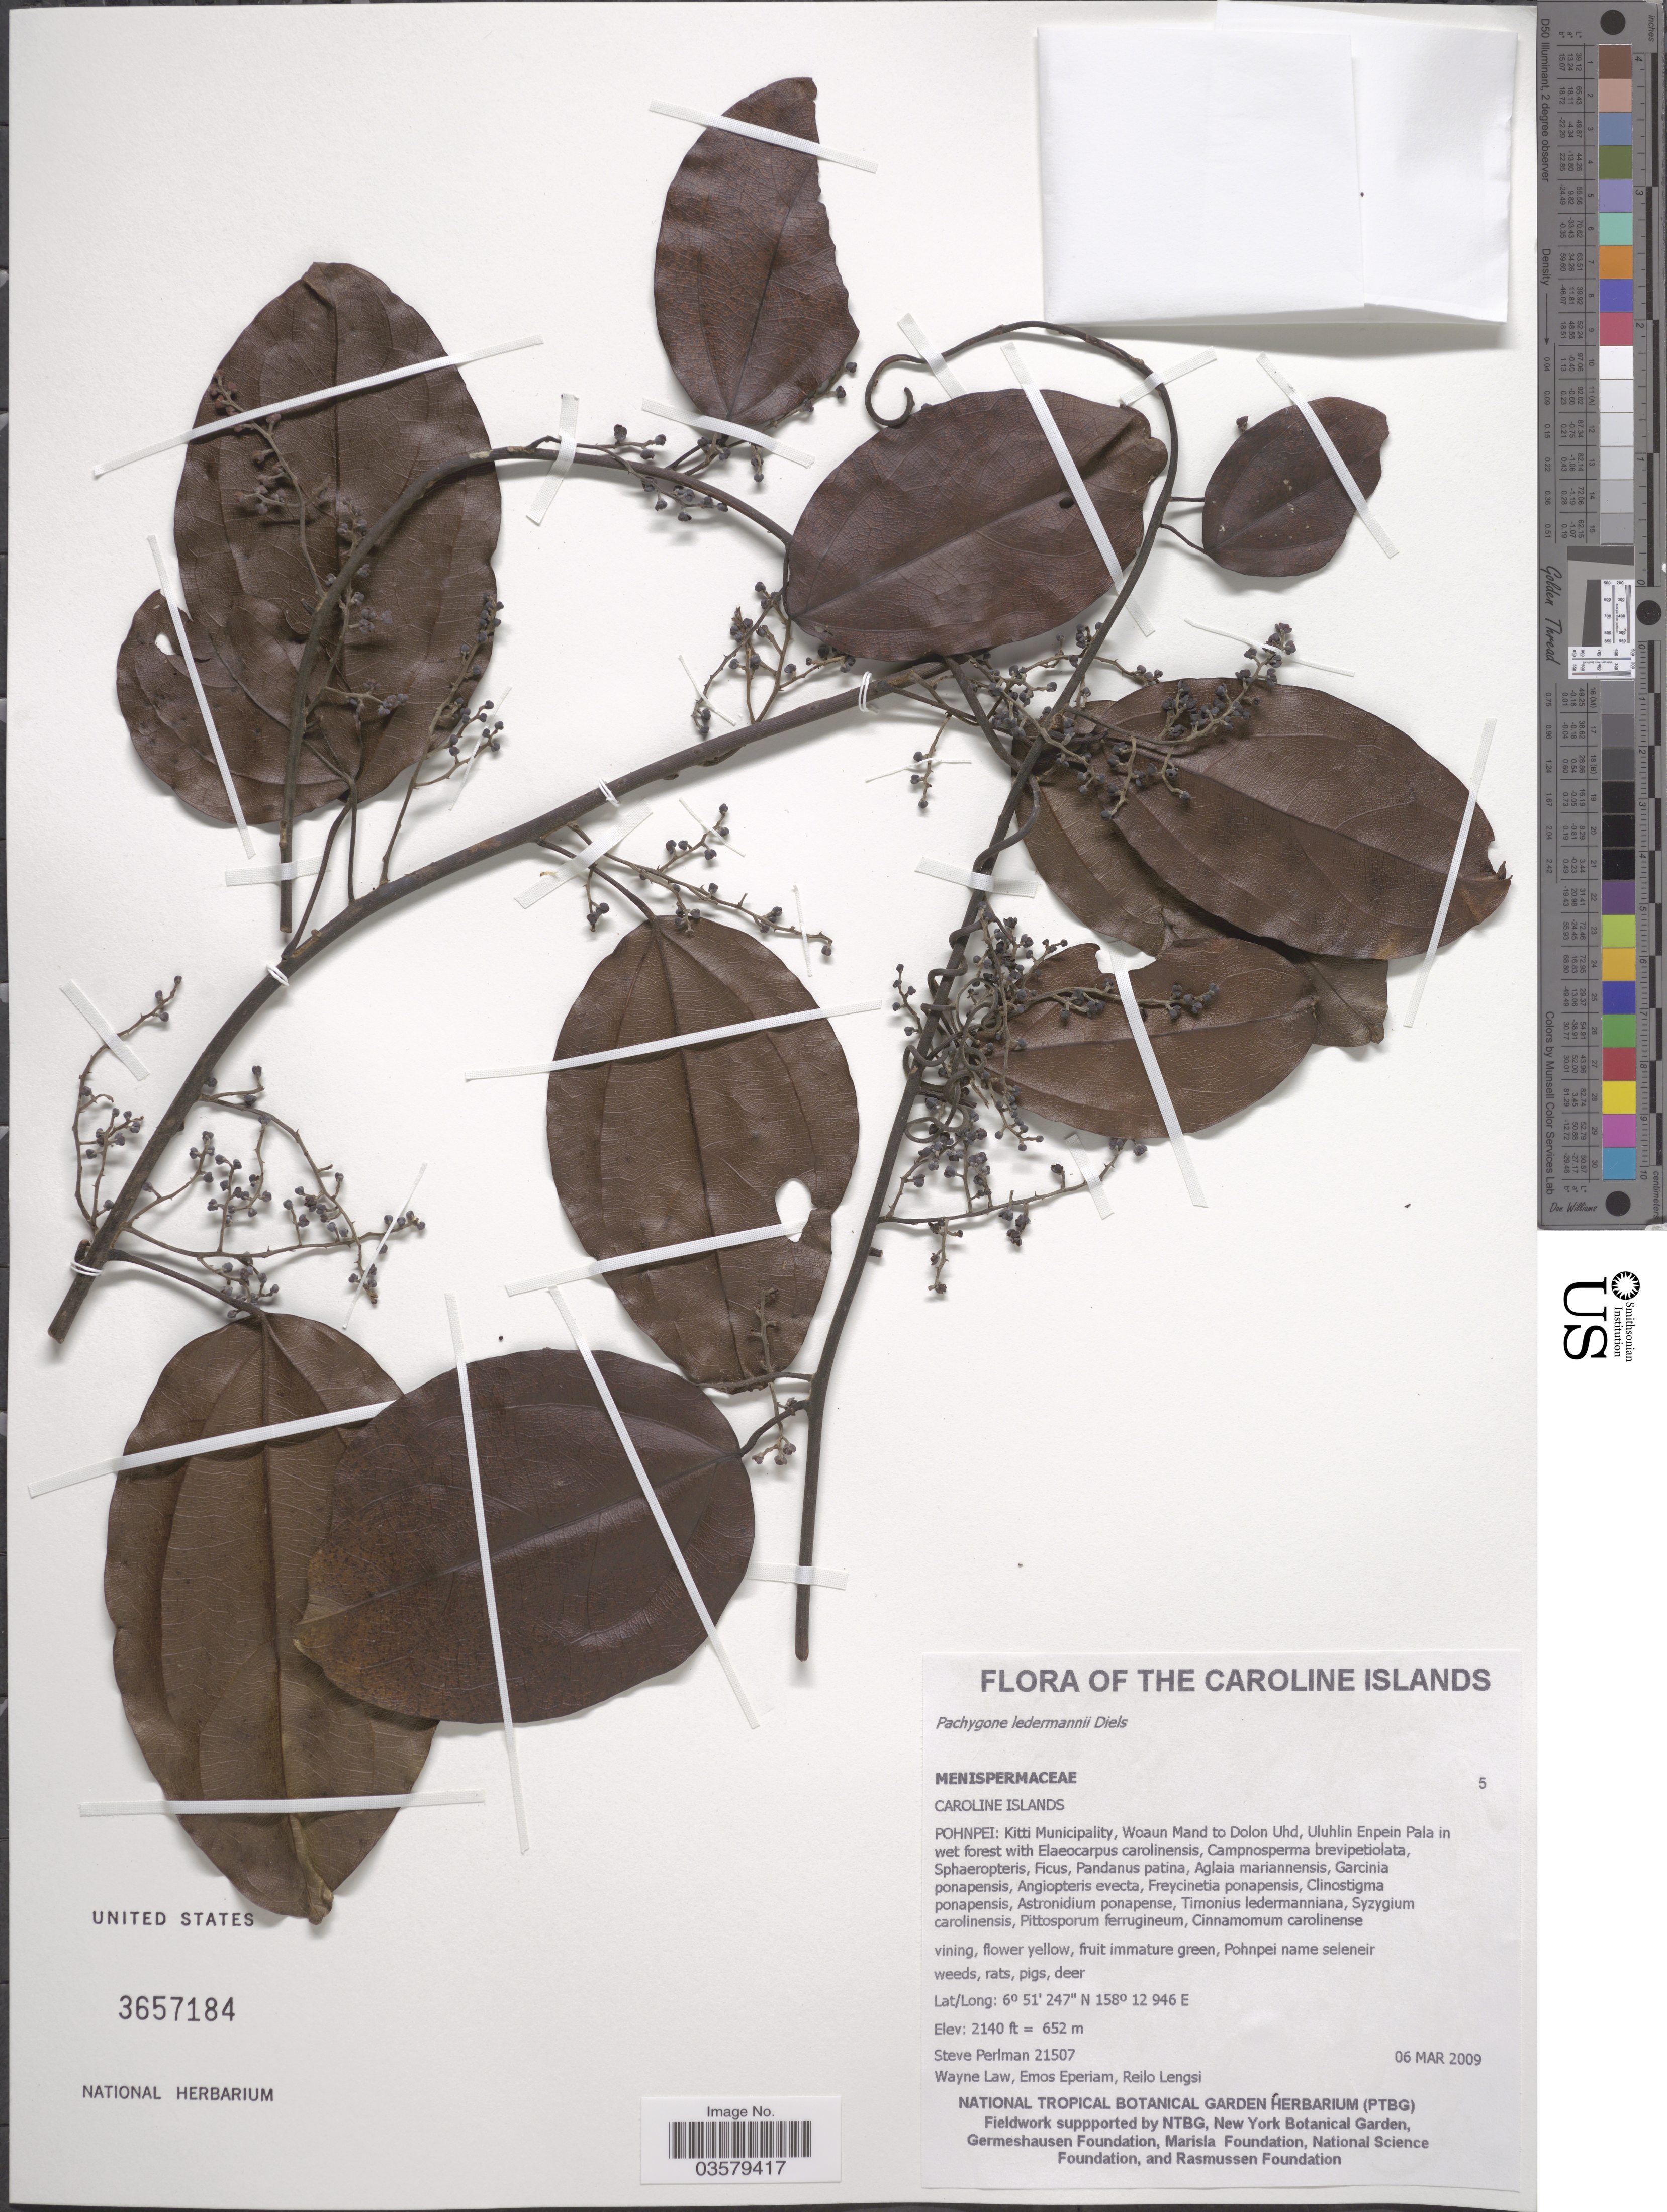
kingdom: Plantae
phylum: Tracheophyta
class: Magnoliopsida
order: Ranunculales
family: Menispermaceae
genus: Pachygone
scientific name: Pachygone ledermannii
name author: Diels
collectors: S. Perlman, W. Law, E. Eperiam & R. Lengsi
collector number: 21507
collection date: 2009-03-06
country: Micronesia, Federated States of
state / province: Pohnpei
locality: The Caroline Islands. Kitti Municipality, Woaun Mand to Dolon Uhd, Uluhlin Enpein Pala.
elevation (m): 652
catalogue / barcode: US 3657184